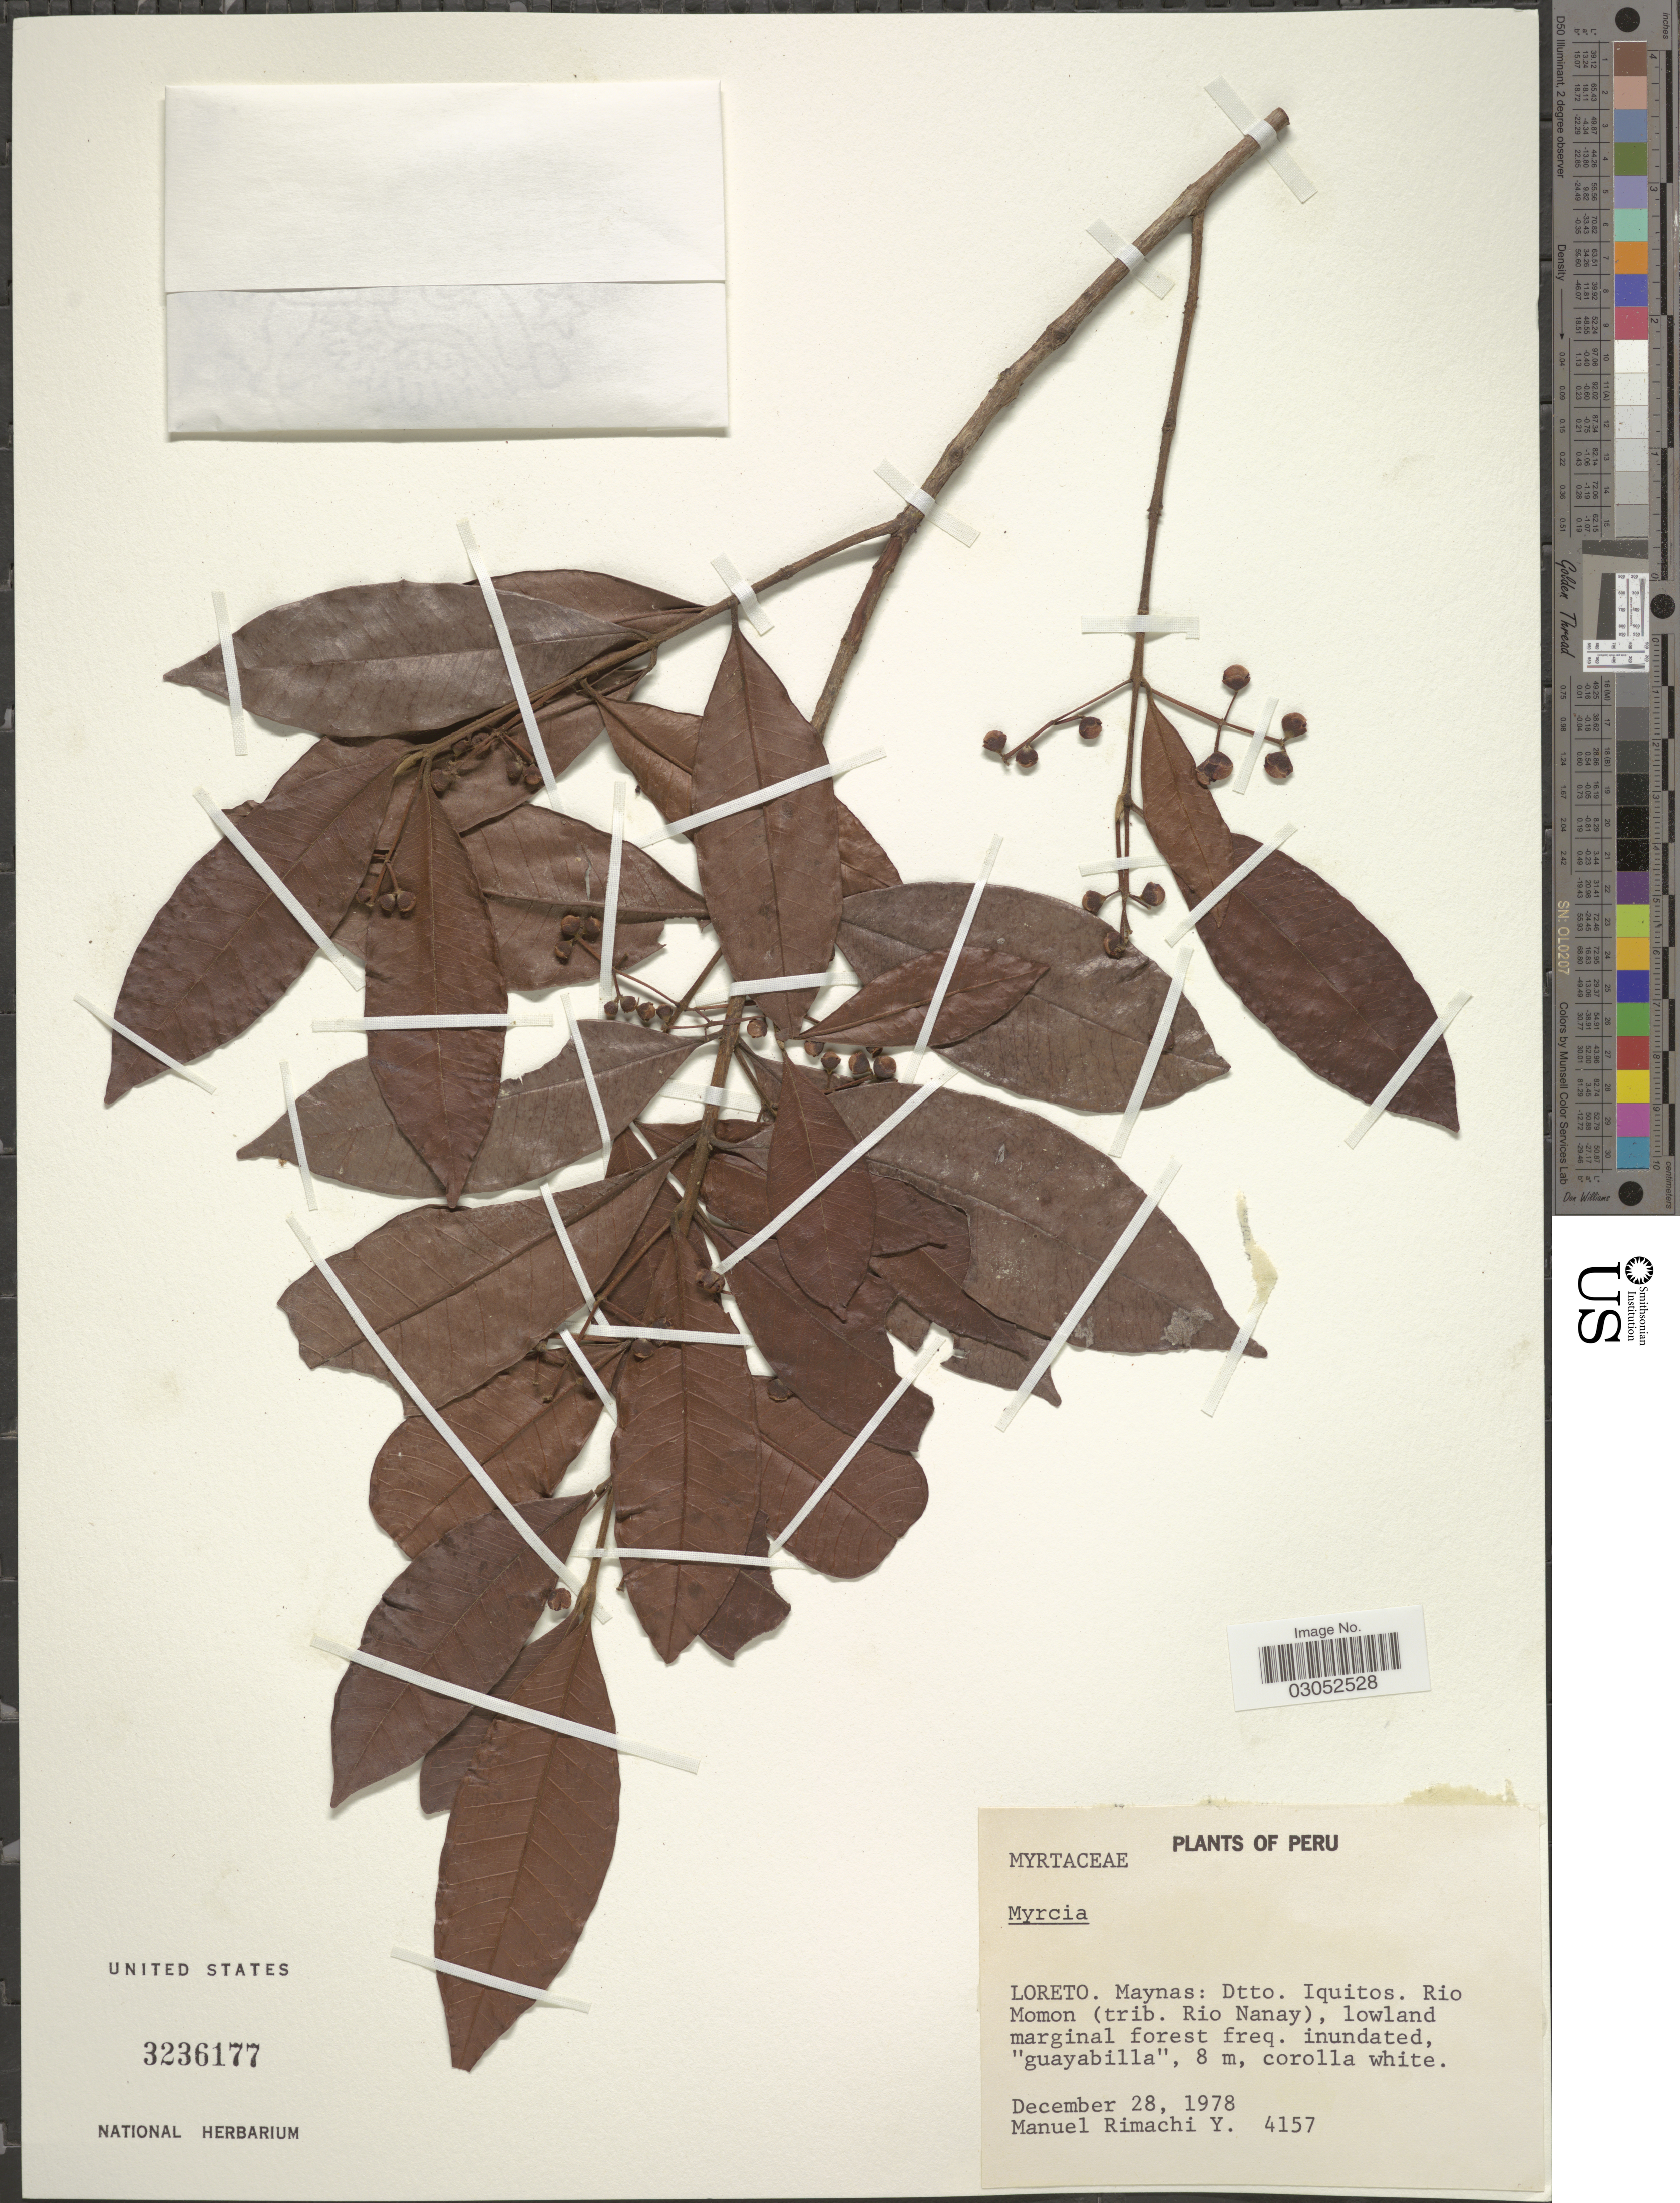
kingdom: Plantae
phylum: Tracheophyta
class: Magnoliopsida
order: Myrtales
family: Myrtaceae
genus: Myrcia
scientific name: Myrcia sp.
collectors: M. Rimachi Y.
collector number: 4157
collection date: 1978-12-28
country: Peru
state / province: Loreto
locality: Maynas: Dtto. Iquitos. Rio Momon (trib. Rio Nanay).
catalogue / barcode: US 3236177